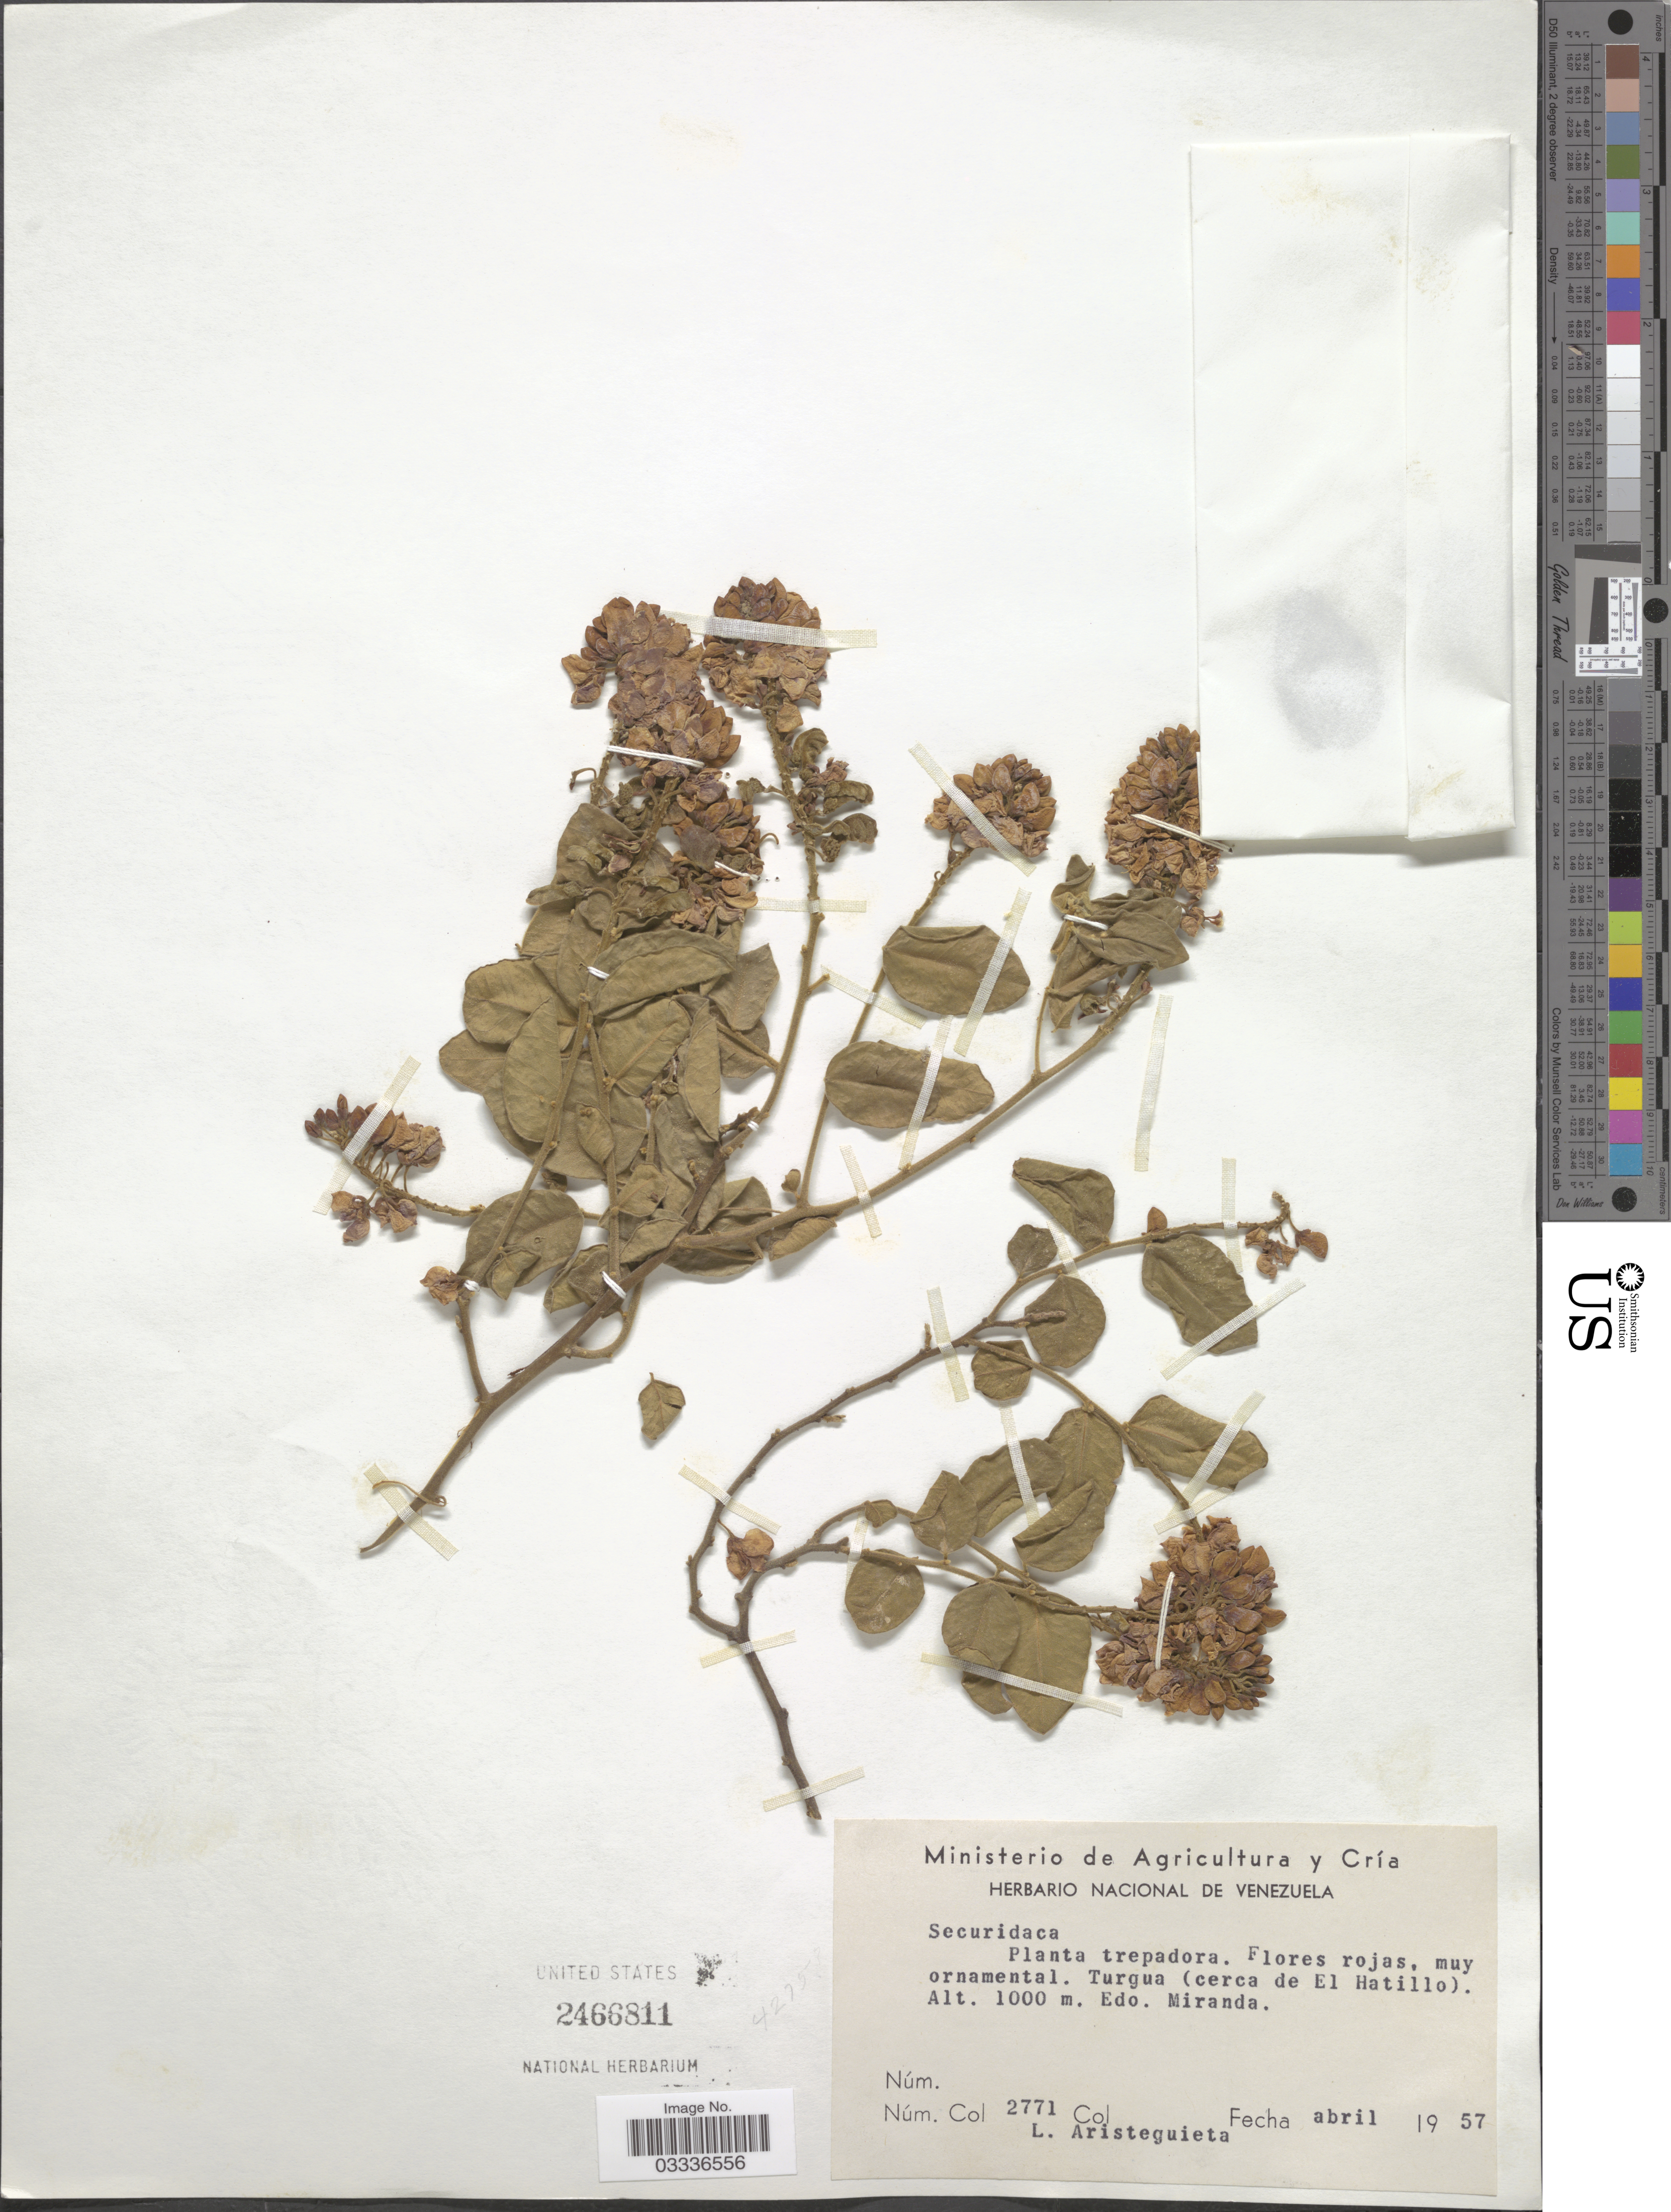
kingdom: Plantae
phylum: Tracheophyta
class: Magnoliopsida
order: Fabales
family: Polygalaceae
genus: Securidaca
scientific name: Securidaca rivinifolia var. parvifolia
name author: A.W. Benn.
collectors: L. Aristeguieta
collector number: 2771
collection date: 1957-04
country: Venezuela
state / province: Miranda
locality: Turgua (cerca de El Hatillo).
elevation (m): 1000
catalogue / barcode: US 2466811